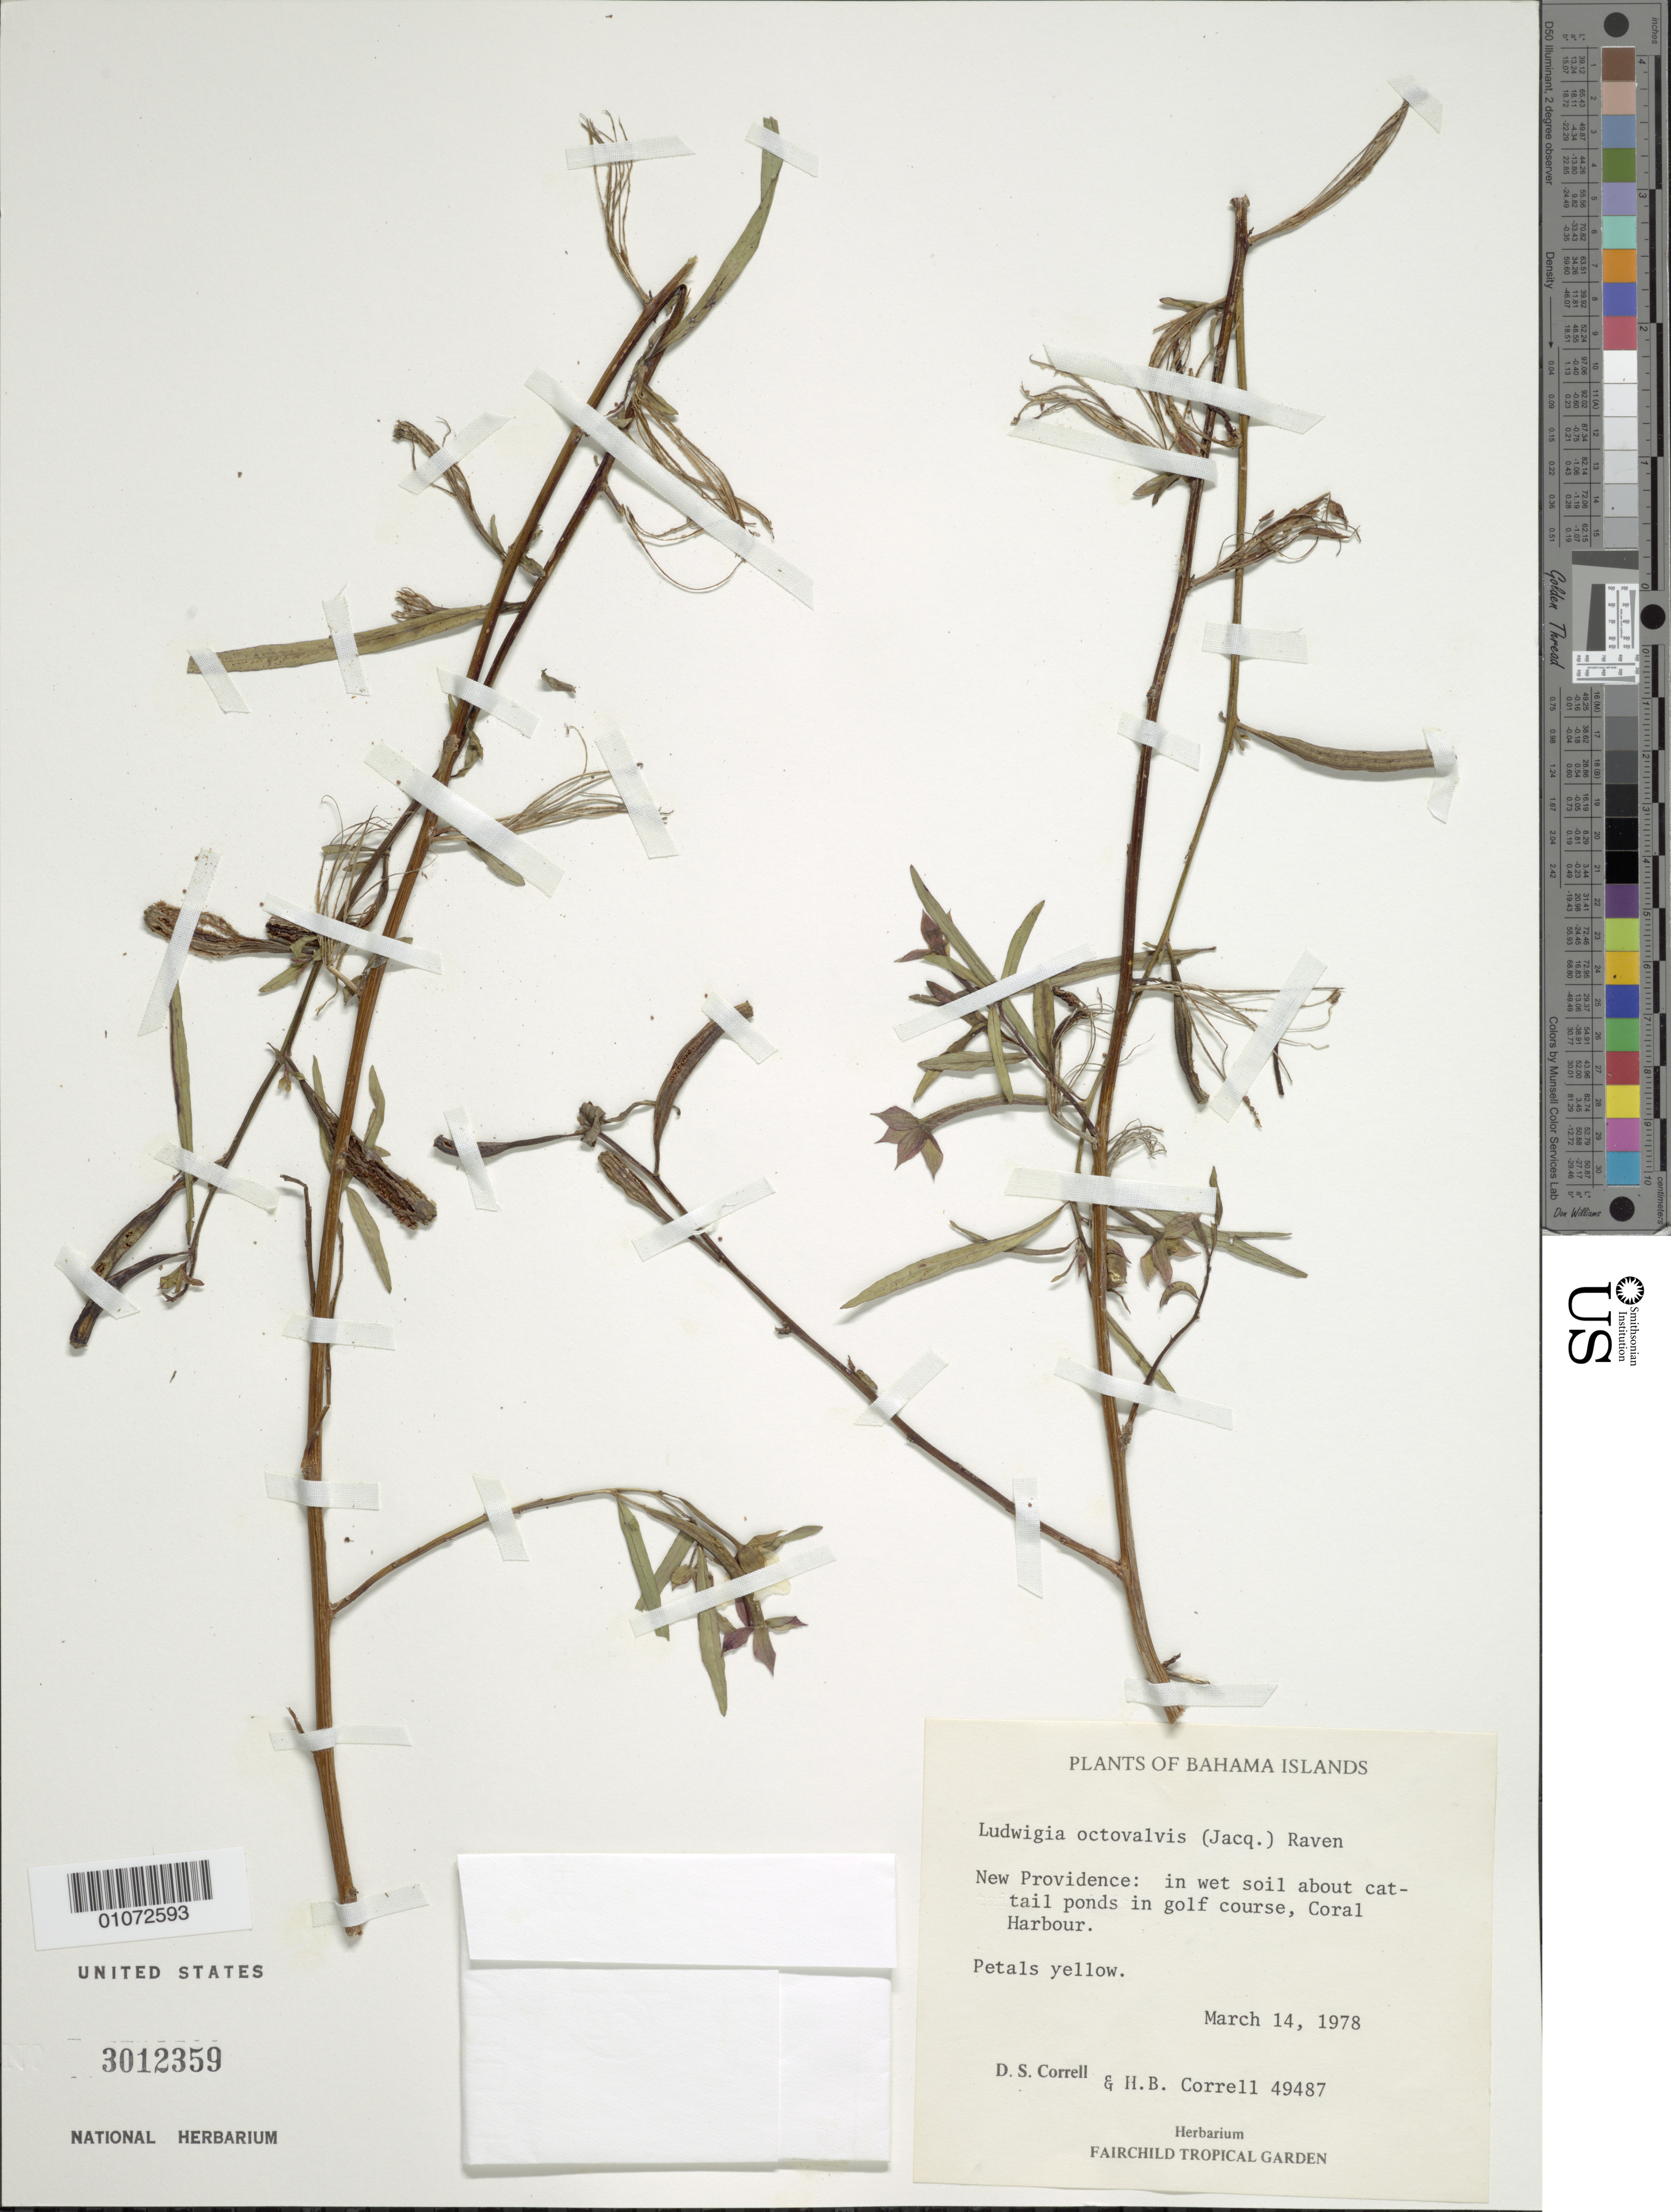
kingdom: Plantae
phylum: Tracheophyta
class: Magnoliopsida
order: Myrtales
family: Onagraceae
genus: Ludwigia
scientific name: Ludwigia octovalvis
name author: (Jacq.) P.H. Raven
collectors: D. S. Correll & H. Correll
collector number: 49487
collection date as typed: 14 Mar 1978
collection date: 1978-03-14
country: Bahamas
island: New Providence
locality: In wet soil about cattail ponds in golf course, Coral Harbour.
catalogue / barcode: US 3012359